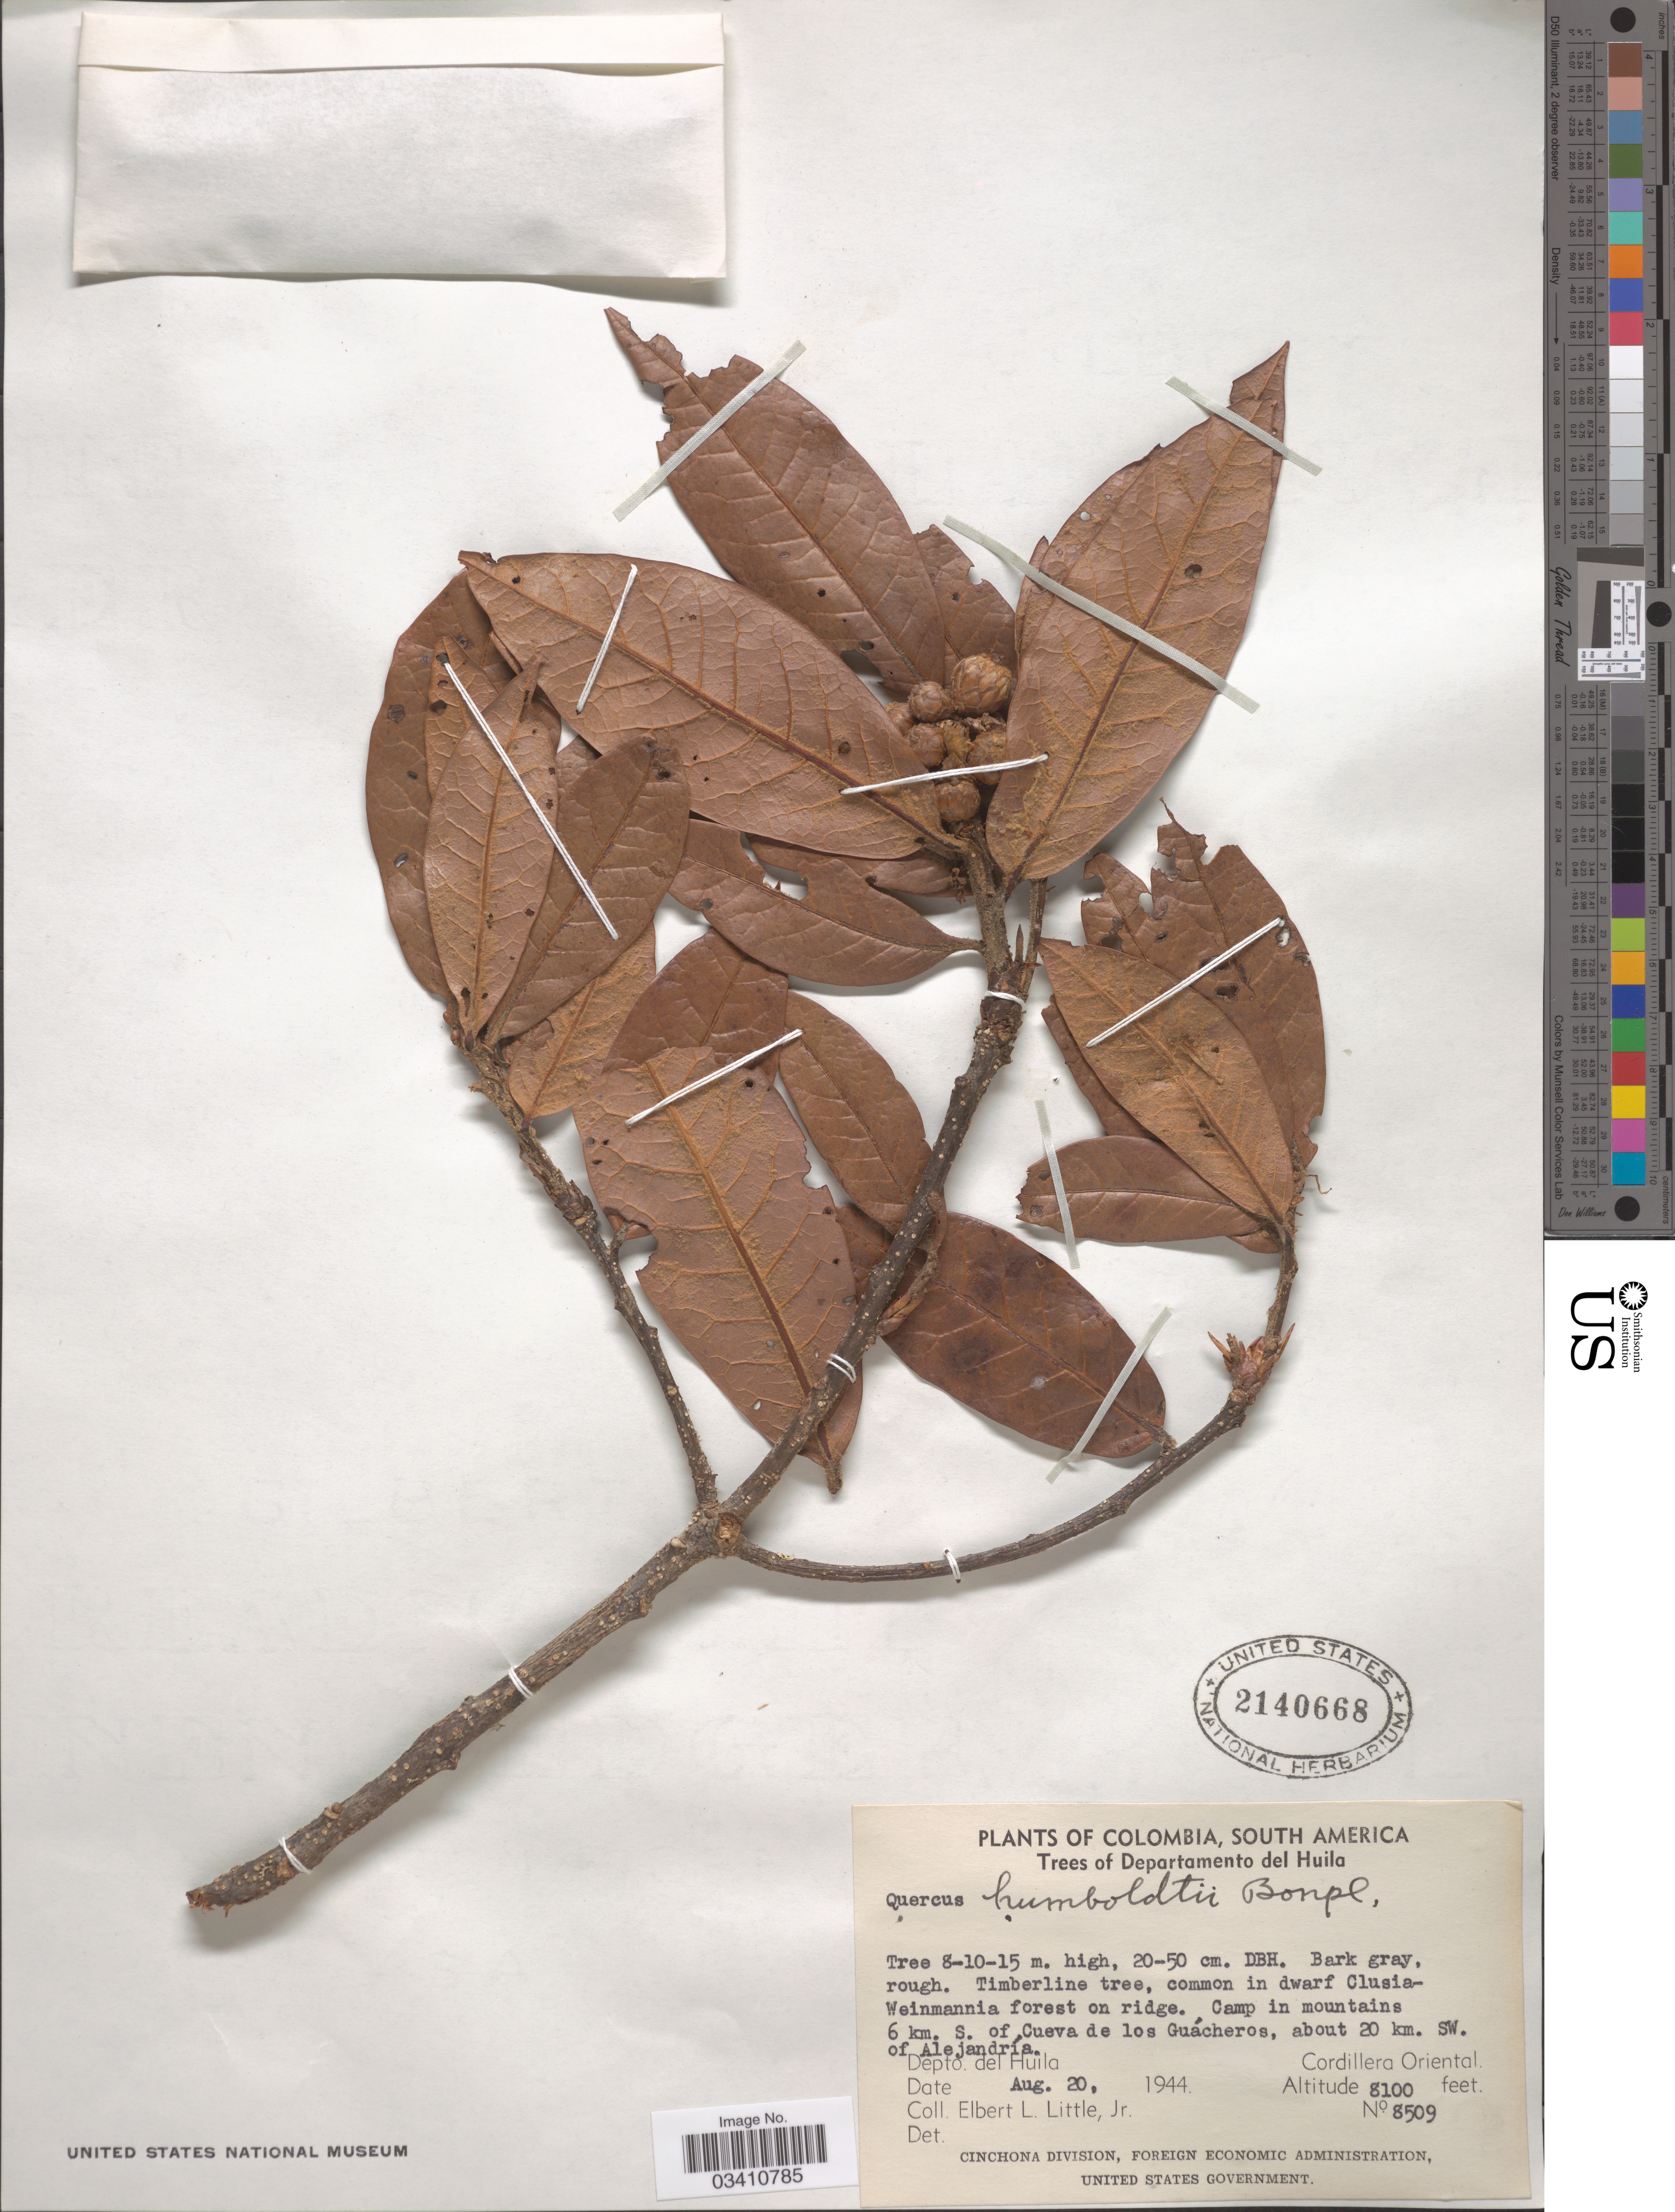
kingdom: Plantae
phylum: Tracheophyta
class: Magnoliopsida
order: Fagales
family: Fagaceae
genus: Quercus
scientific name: Quercus humboldtii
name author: Bonpl.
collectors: E. L. Little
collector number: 8509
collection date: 1944-08-20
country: Colombia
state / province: Huila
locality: Departamento del Huila. Camp in mountains 6 km. S. of Cueva de los Guácheros, about 20 km. SW. of Alejandría. Cordillera Oriental.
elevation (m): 2469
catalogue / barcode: US 2140668